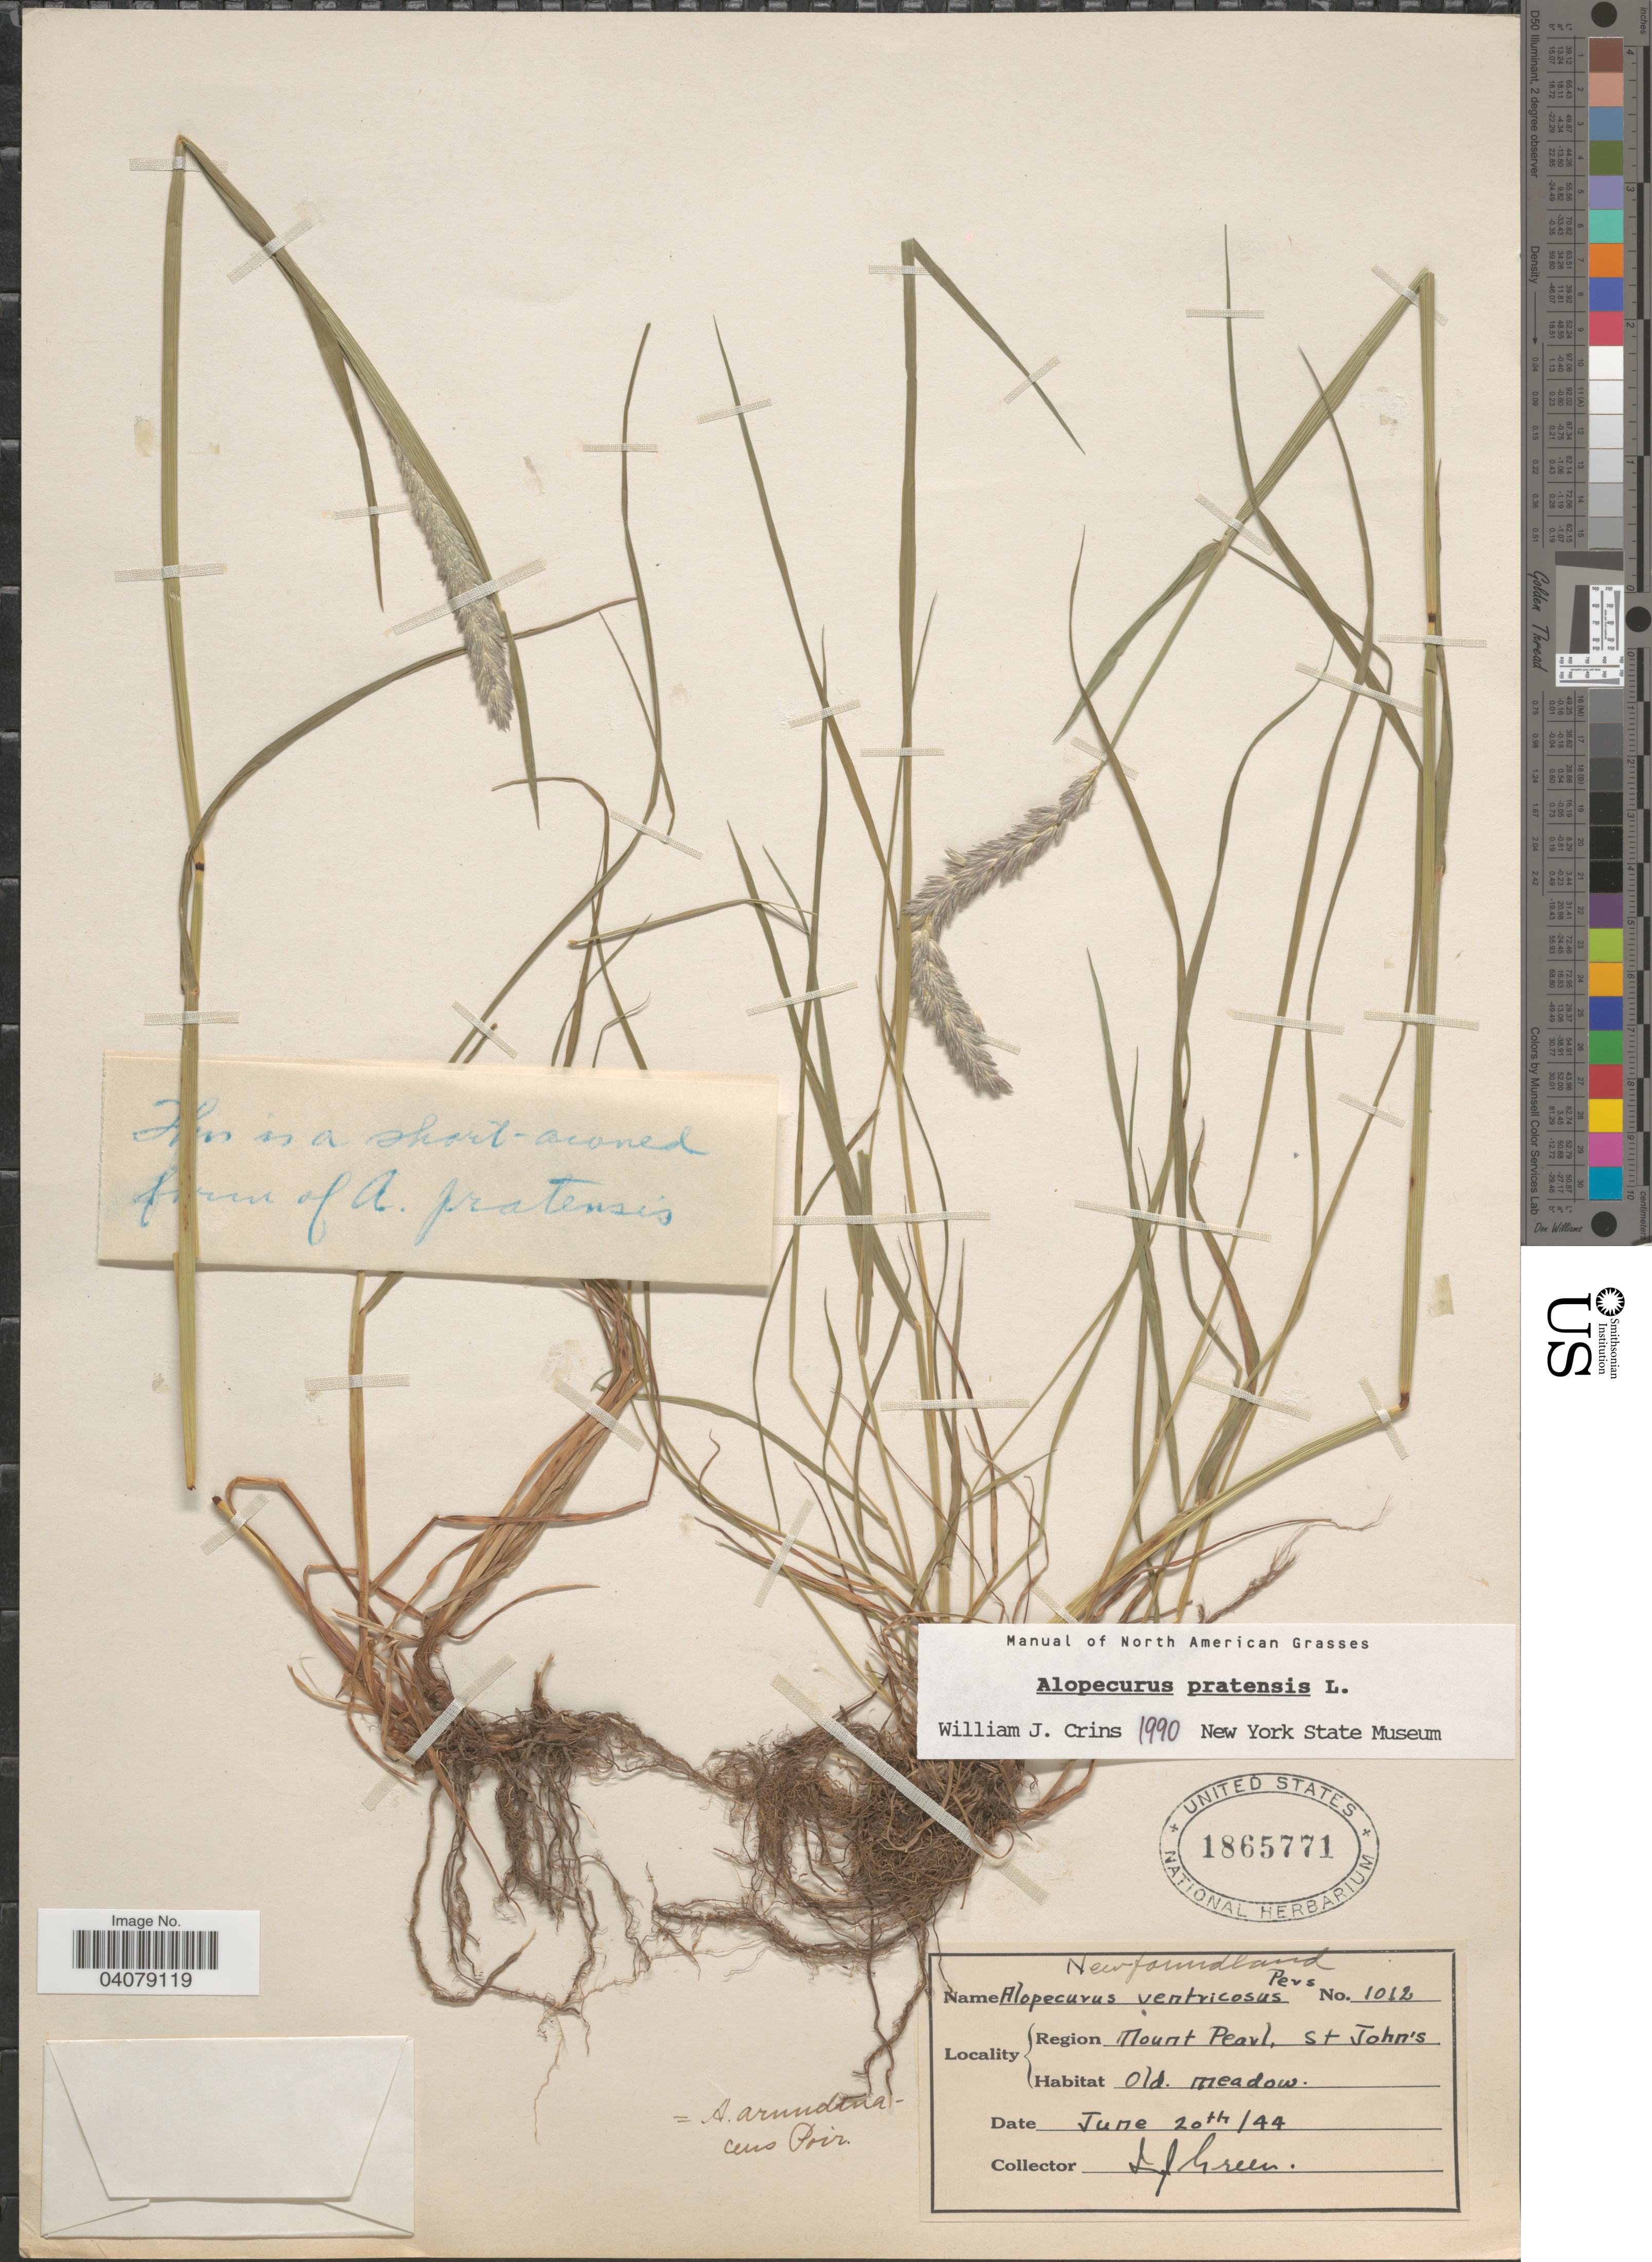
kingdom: Plantae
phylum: Tracheophyta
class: Liliopsida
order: Poales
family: Poaceae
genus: Alopecurus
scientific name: Alopecurus pratensis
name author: L.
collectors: L. Green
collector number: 1012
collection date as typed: Transcribed d/m/y: 20/6/44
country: Canada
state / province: Newfoundland and Labrador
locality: Region Mount Pearl,St John's. Old meadow.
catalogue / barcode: US 1865771